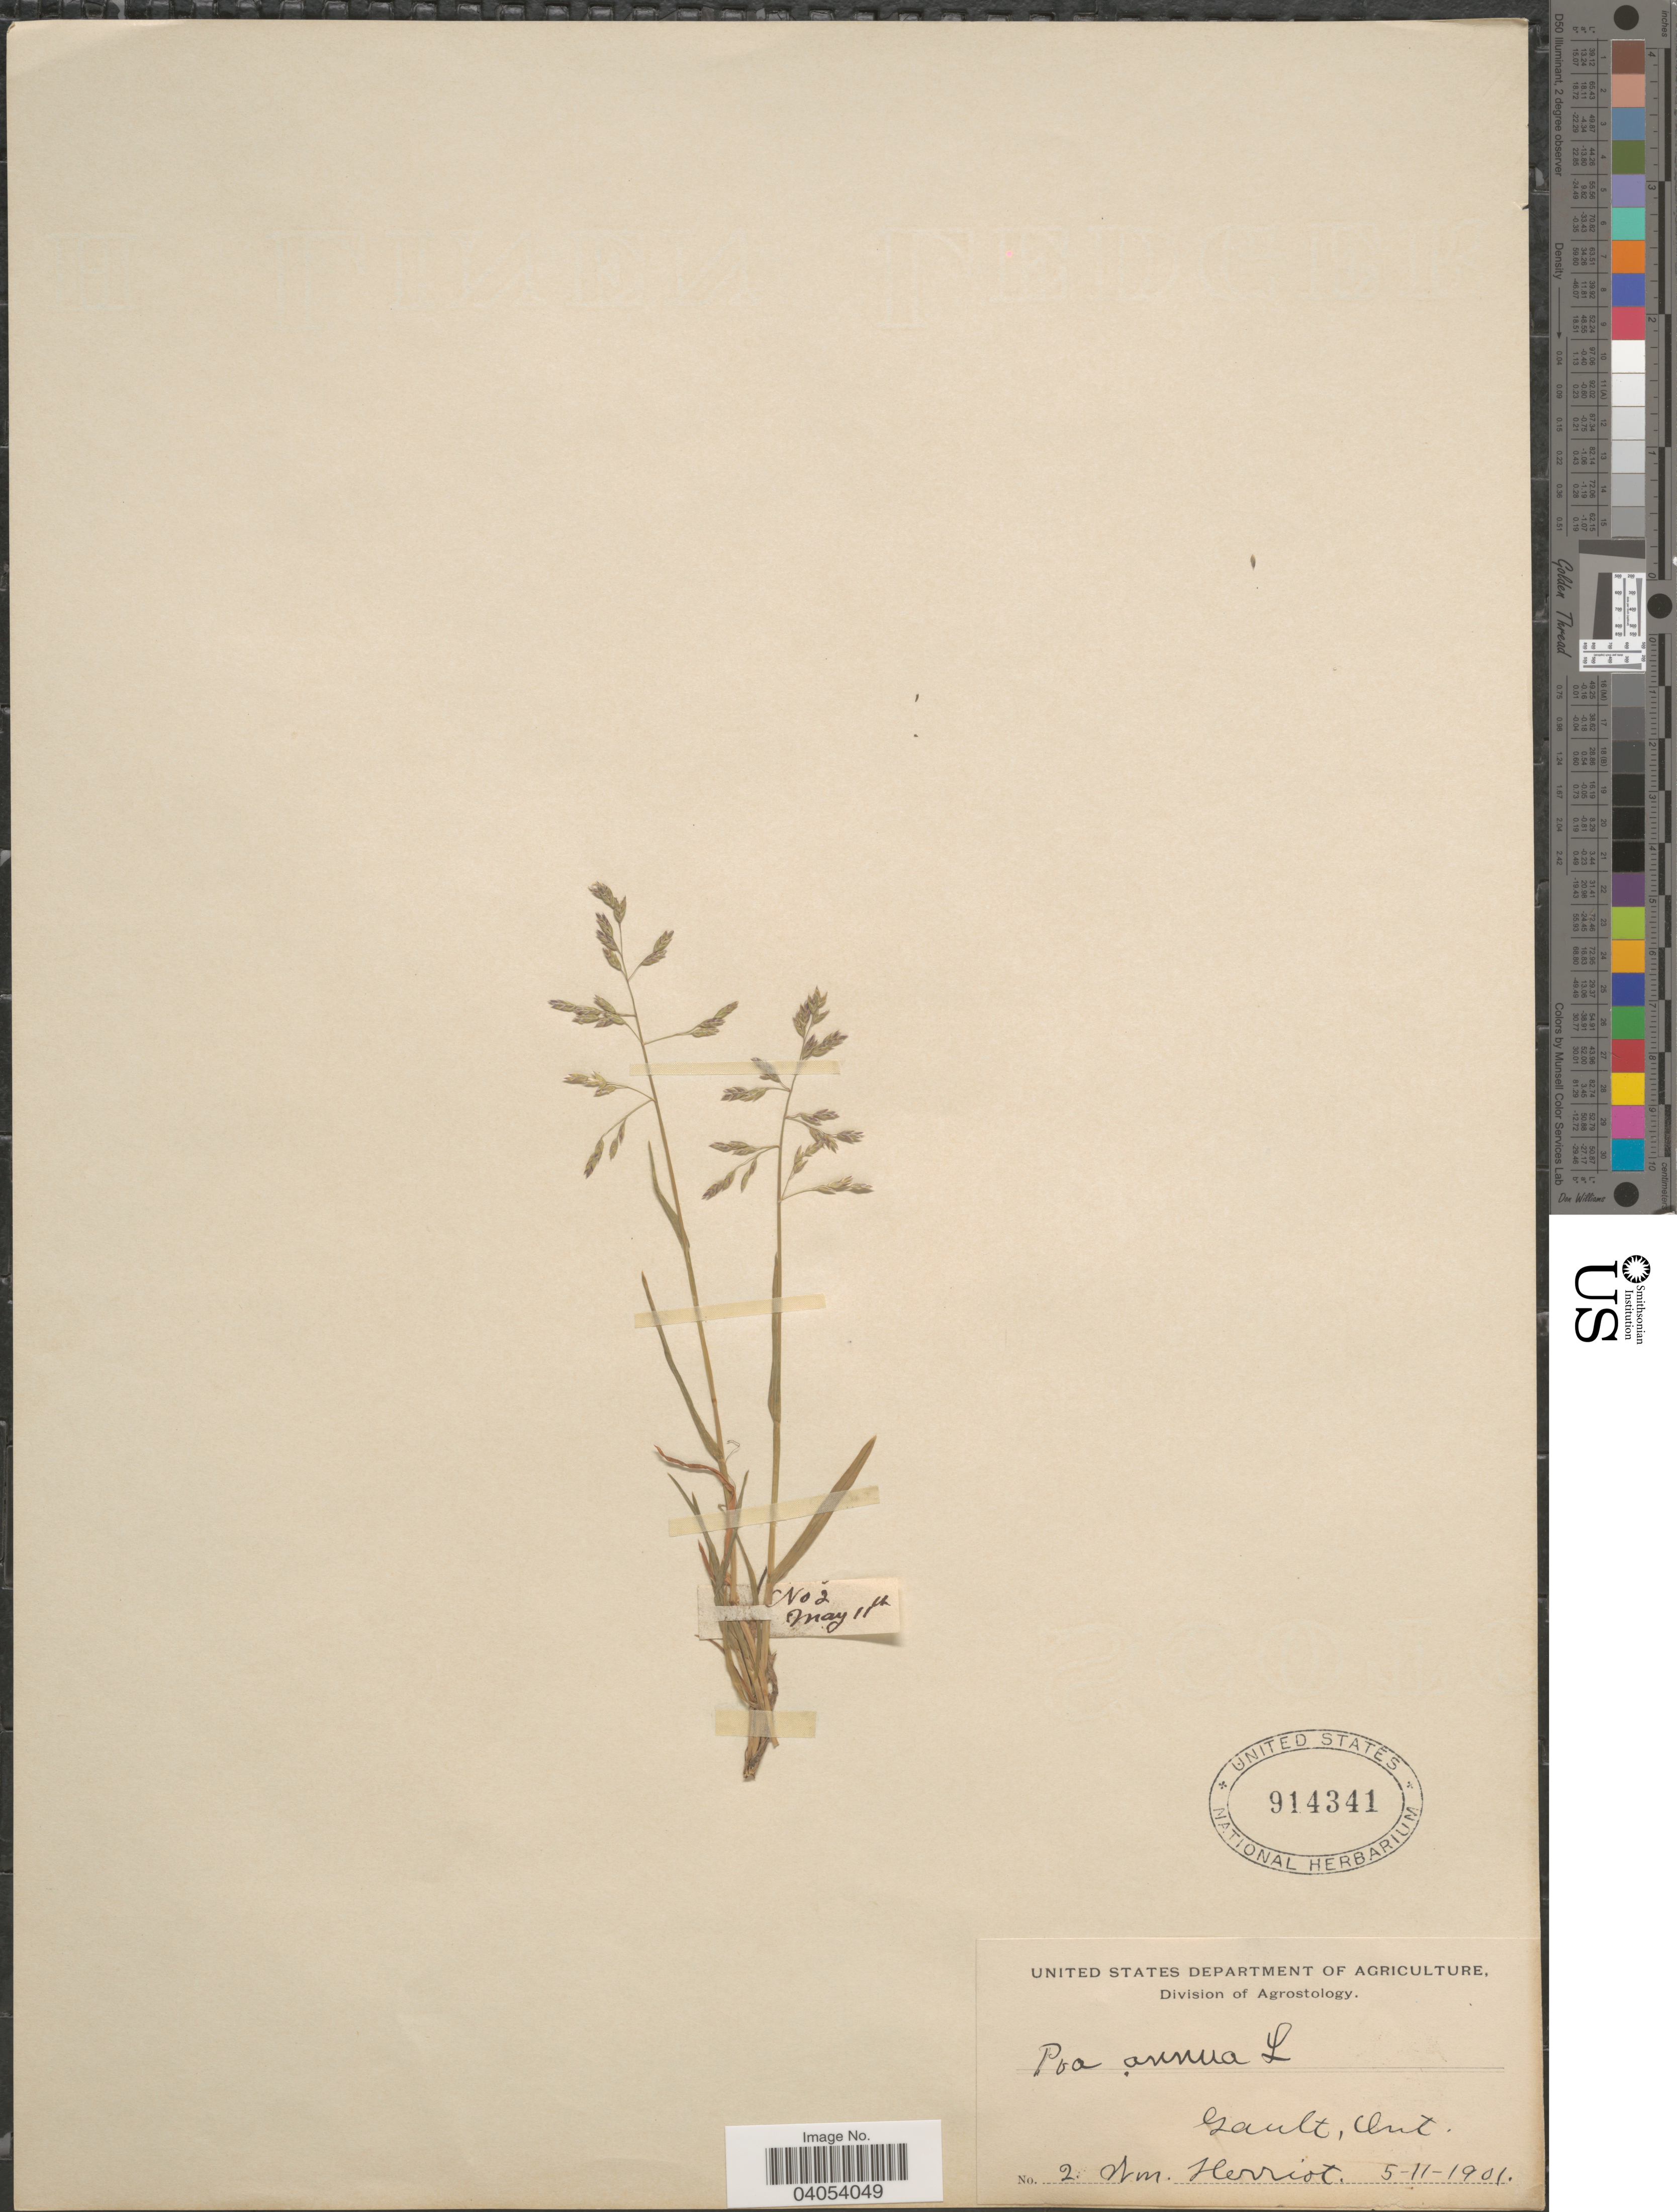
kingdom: Plantae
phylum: Tracheophyta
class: Liliopsida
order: Poales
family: Poaceae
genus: Poa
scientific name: Poa annua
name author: L.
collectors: W. Herriot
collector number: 2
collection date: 1901-11-05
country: Canada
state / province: Ontario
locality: Gault.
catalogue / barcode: US 914341